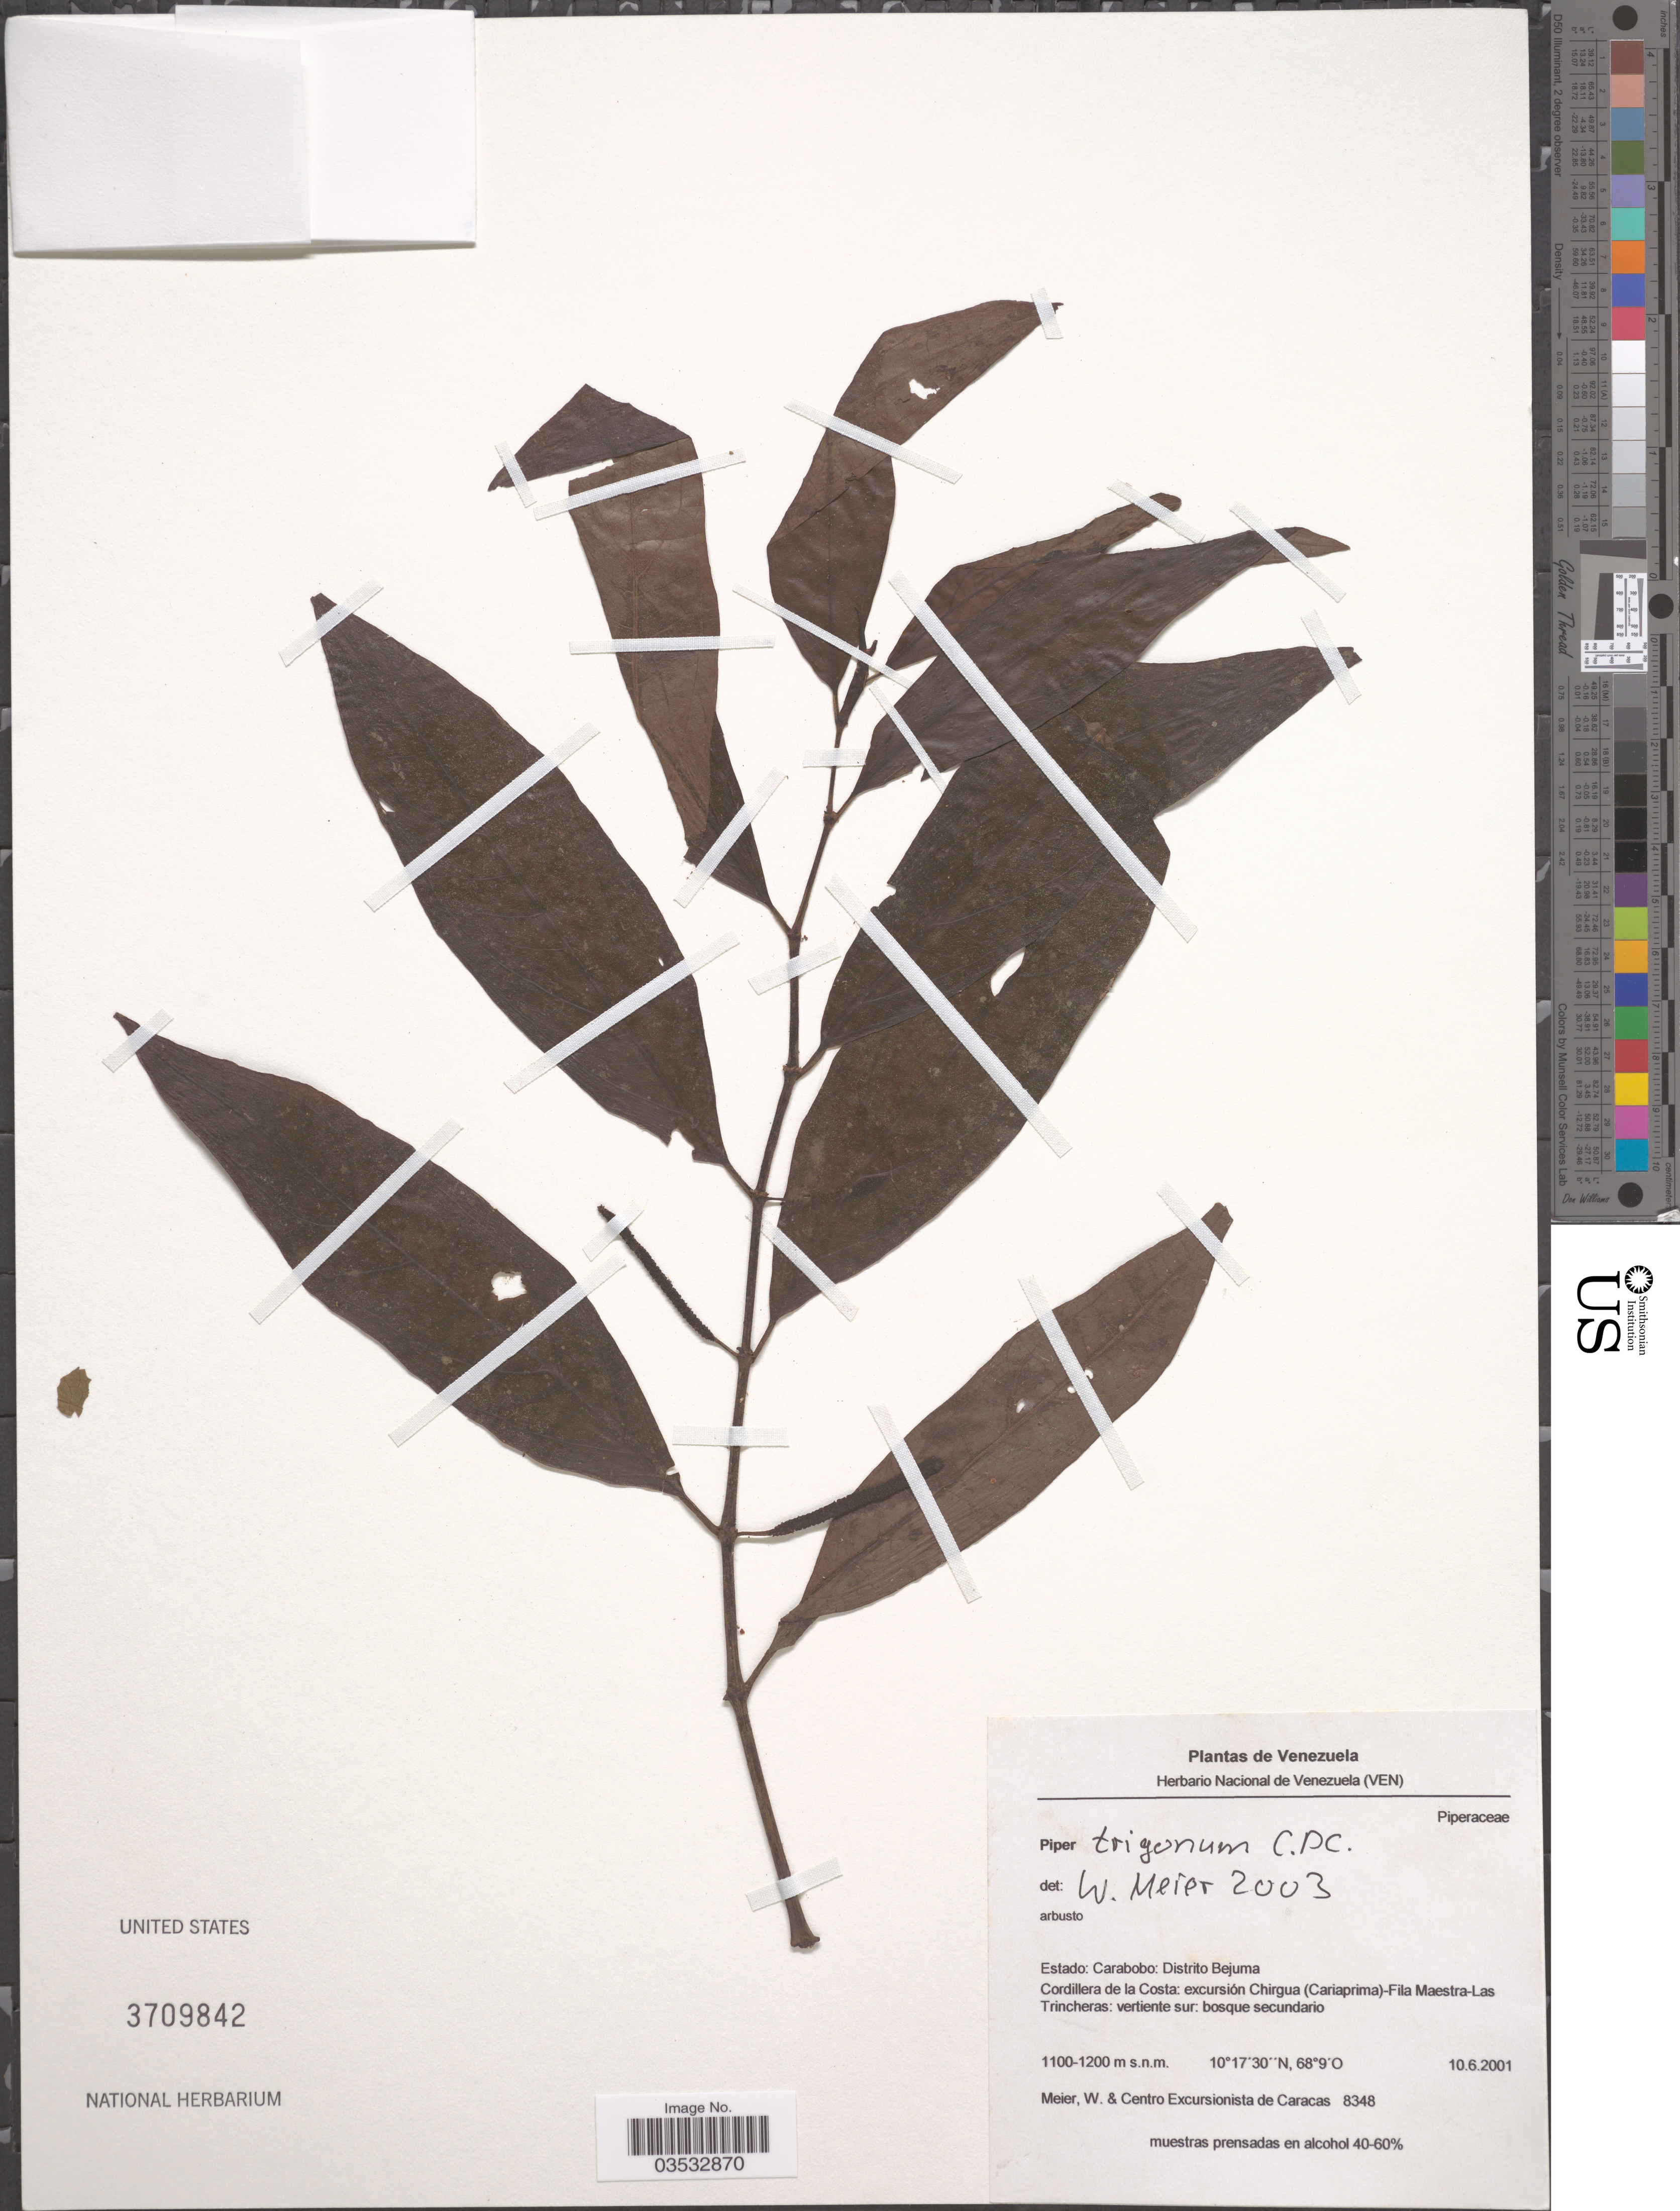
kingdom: Plantae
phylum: Tracheophyta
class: Magnoliopsida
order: Piperales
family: Piperaceae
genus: Piper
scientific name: Piper trigonum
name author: C. DC.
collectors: W. Meier & Centro Excurs. Caracas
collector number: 8348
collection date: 2001-06-10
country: Venezuela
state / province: Carabobo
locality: Distrito Bejuma. Cordillera de la Costa: excursión Chirgua (Cariaprima) - Fila Maestra - Las Trincheras.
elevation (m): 1100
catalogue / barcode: US 3709842